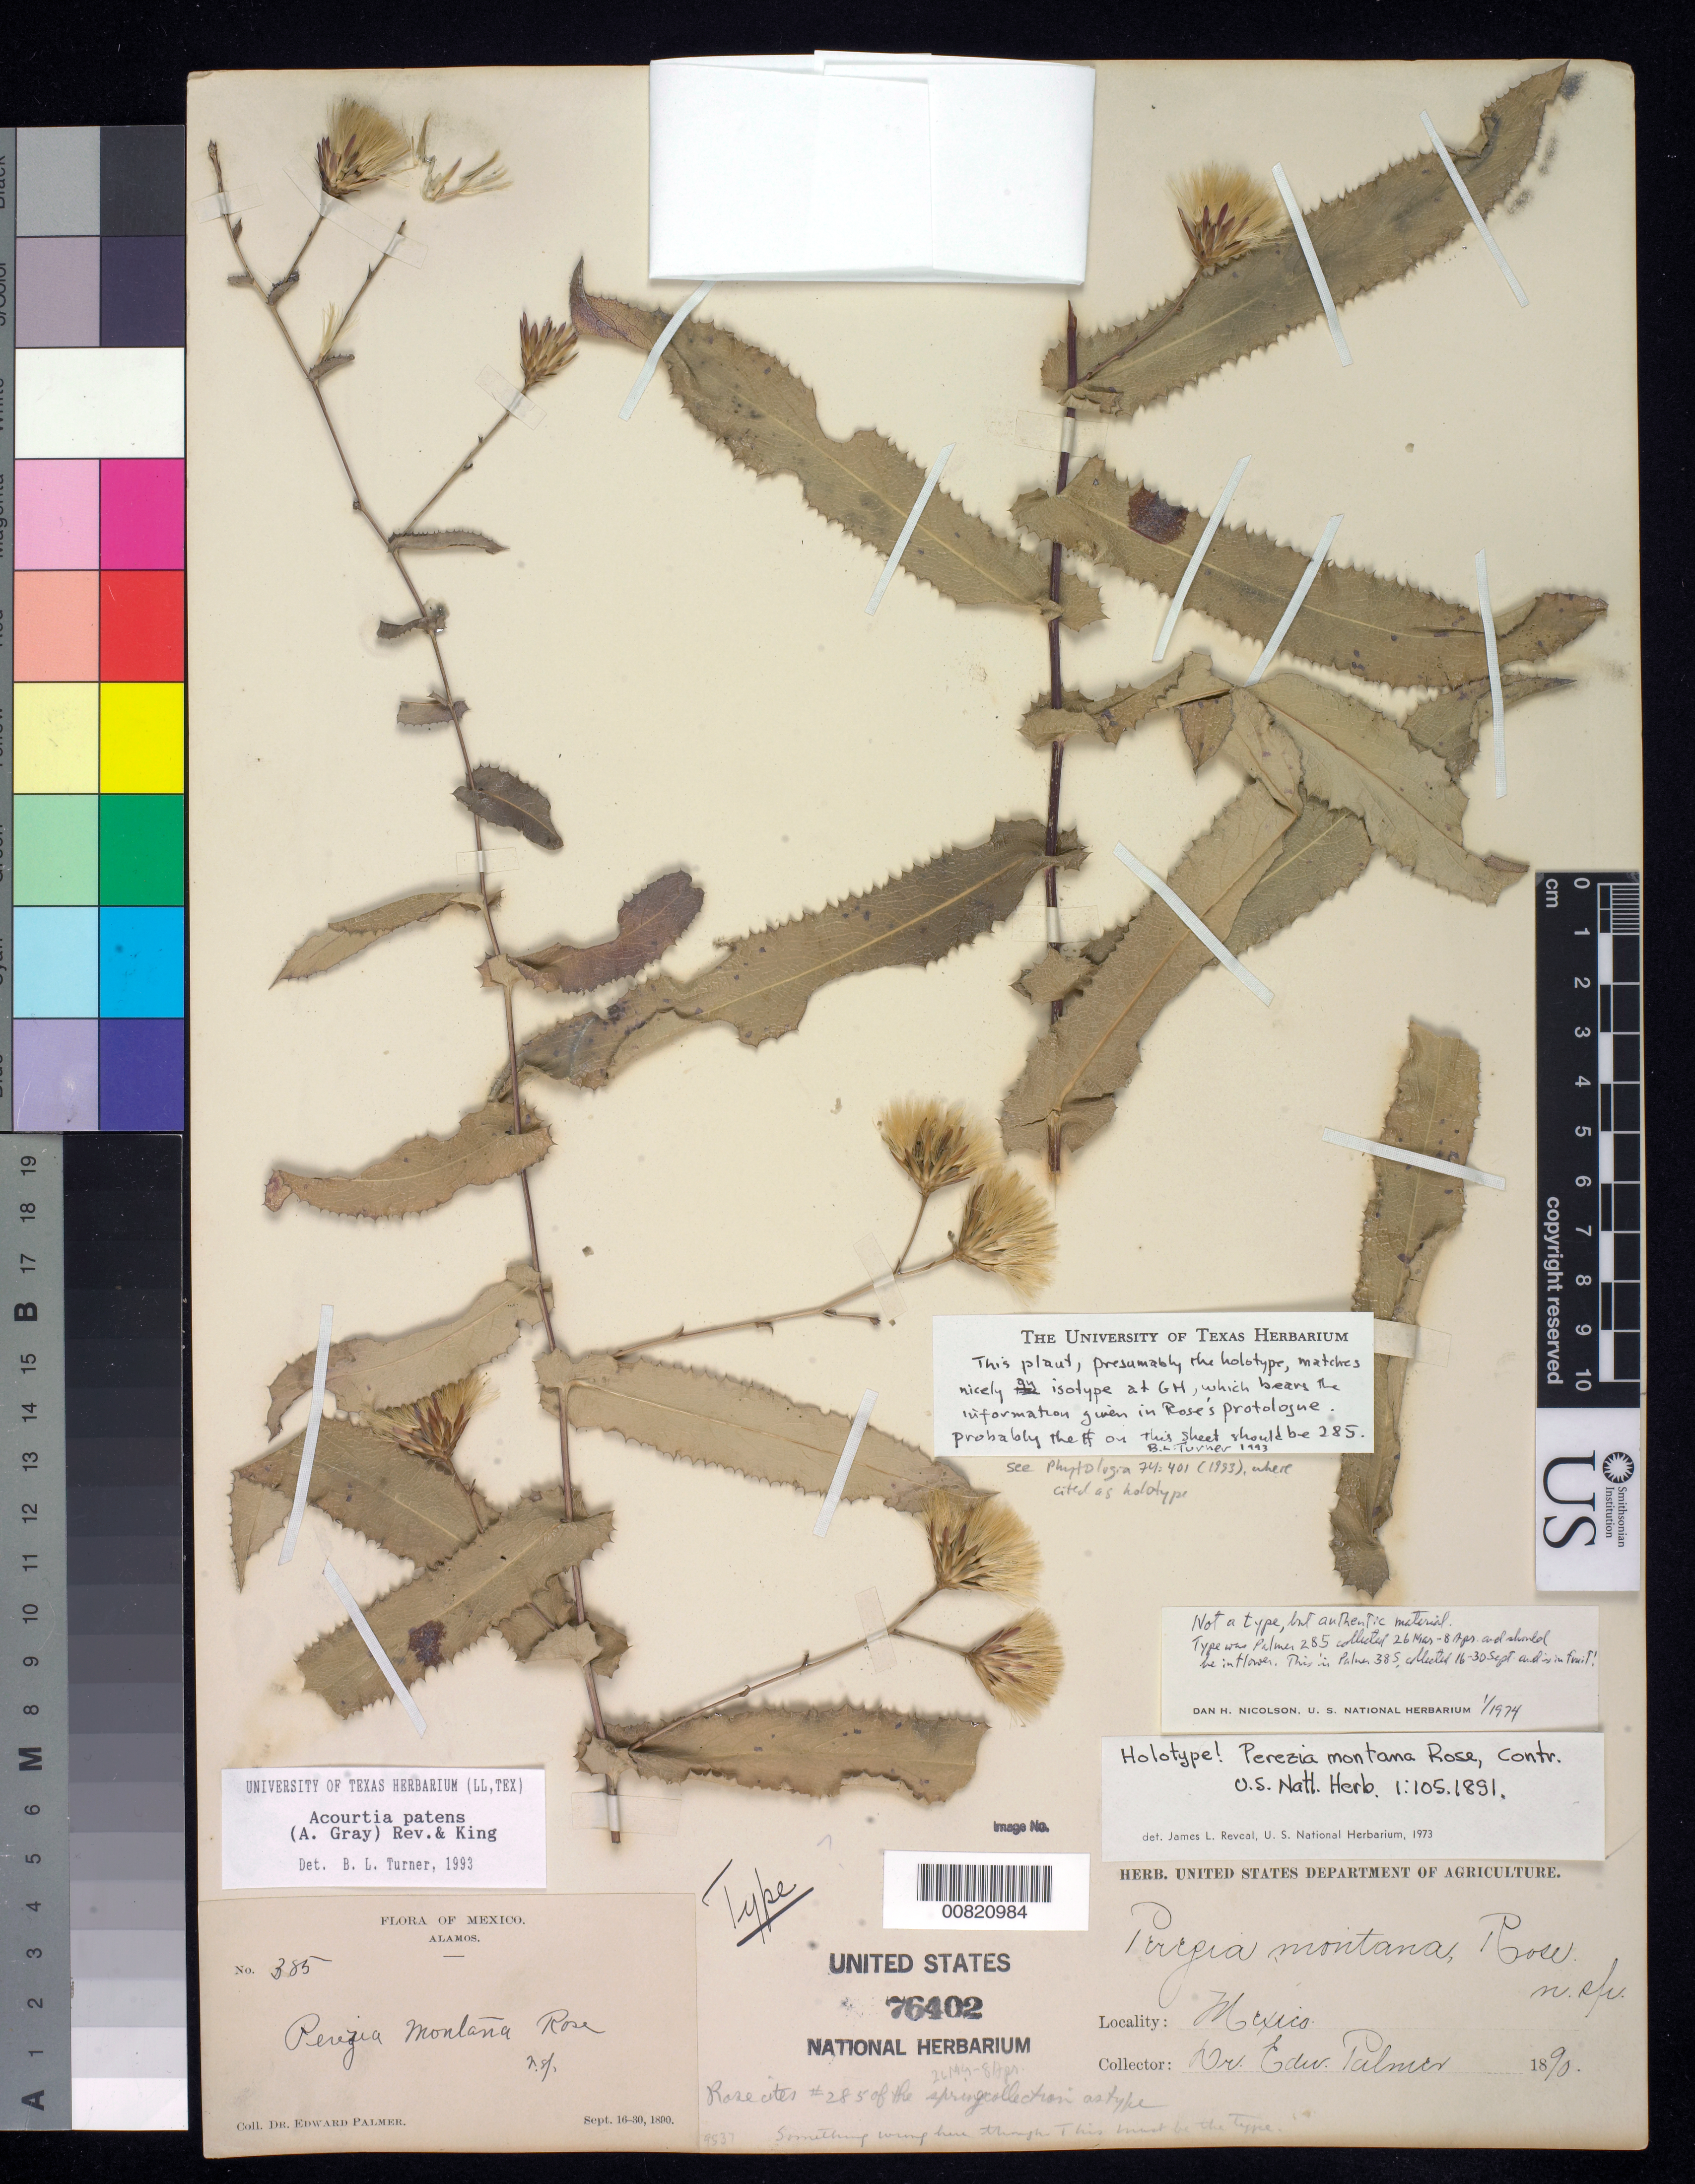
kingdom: Plantae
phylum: Tracheophyta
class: Magnoliopsida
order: Asterales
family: Asteraceae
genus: Perezia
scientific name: Perezia montana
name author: Rose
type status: Holotype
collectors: E. Palmer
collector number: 385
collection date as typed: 16 Sep 1890 to 30 Sep 1890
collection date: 1890-09-16/1890-09-30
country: Mexico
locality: Alamos.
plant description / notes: Rose cites type as #285, however, Turner cites this US sheet as holotype in Phytologia 74: 401 (1993).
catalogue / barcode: US 76402